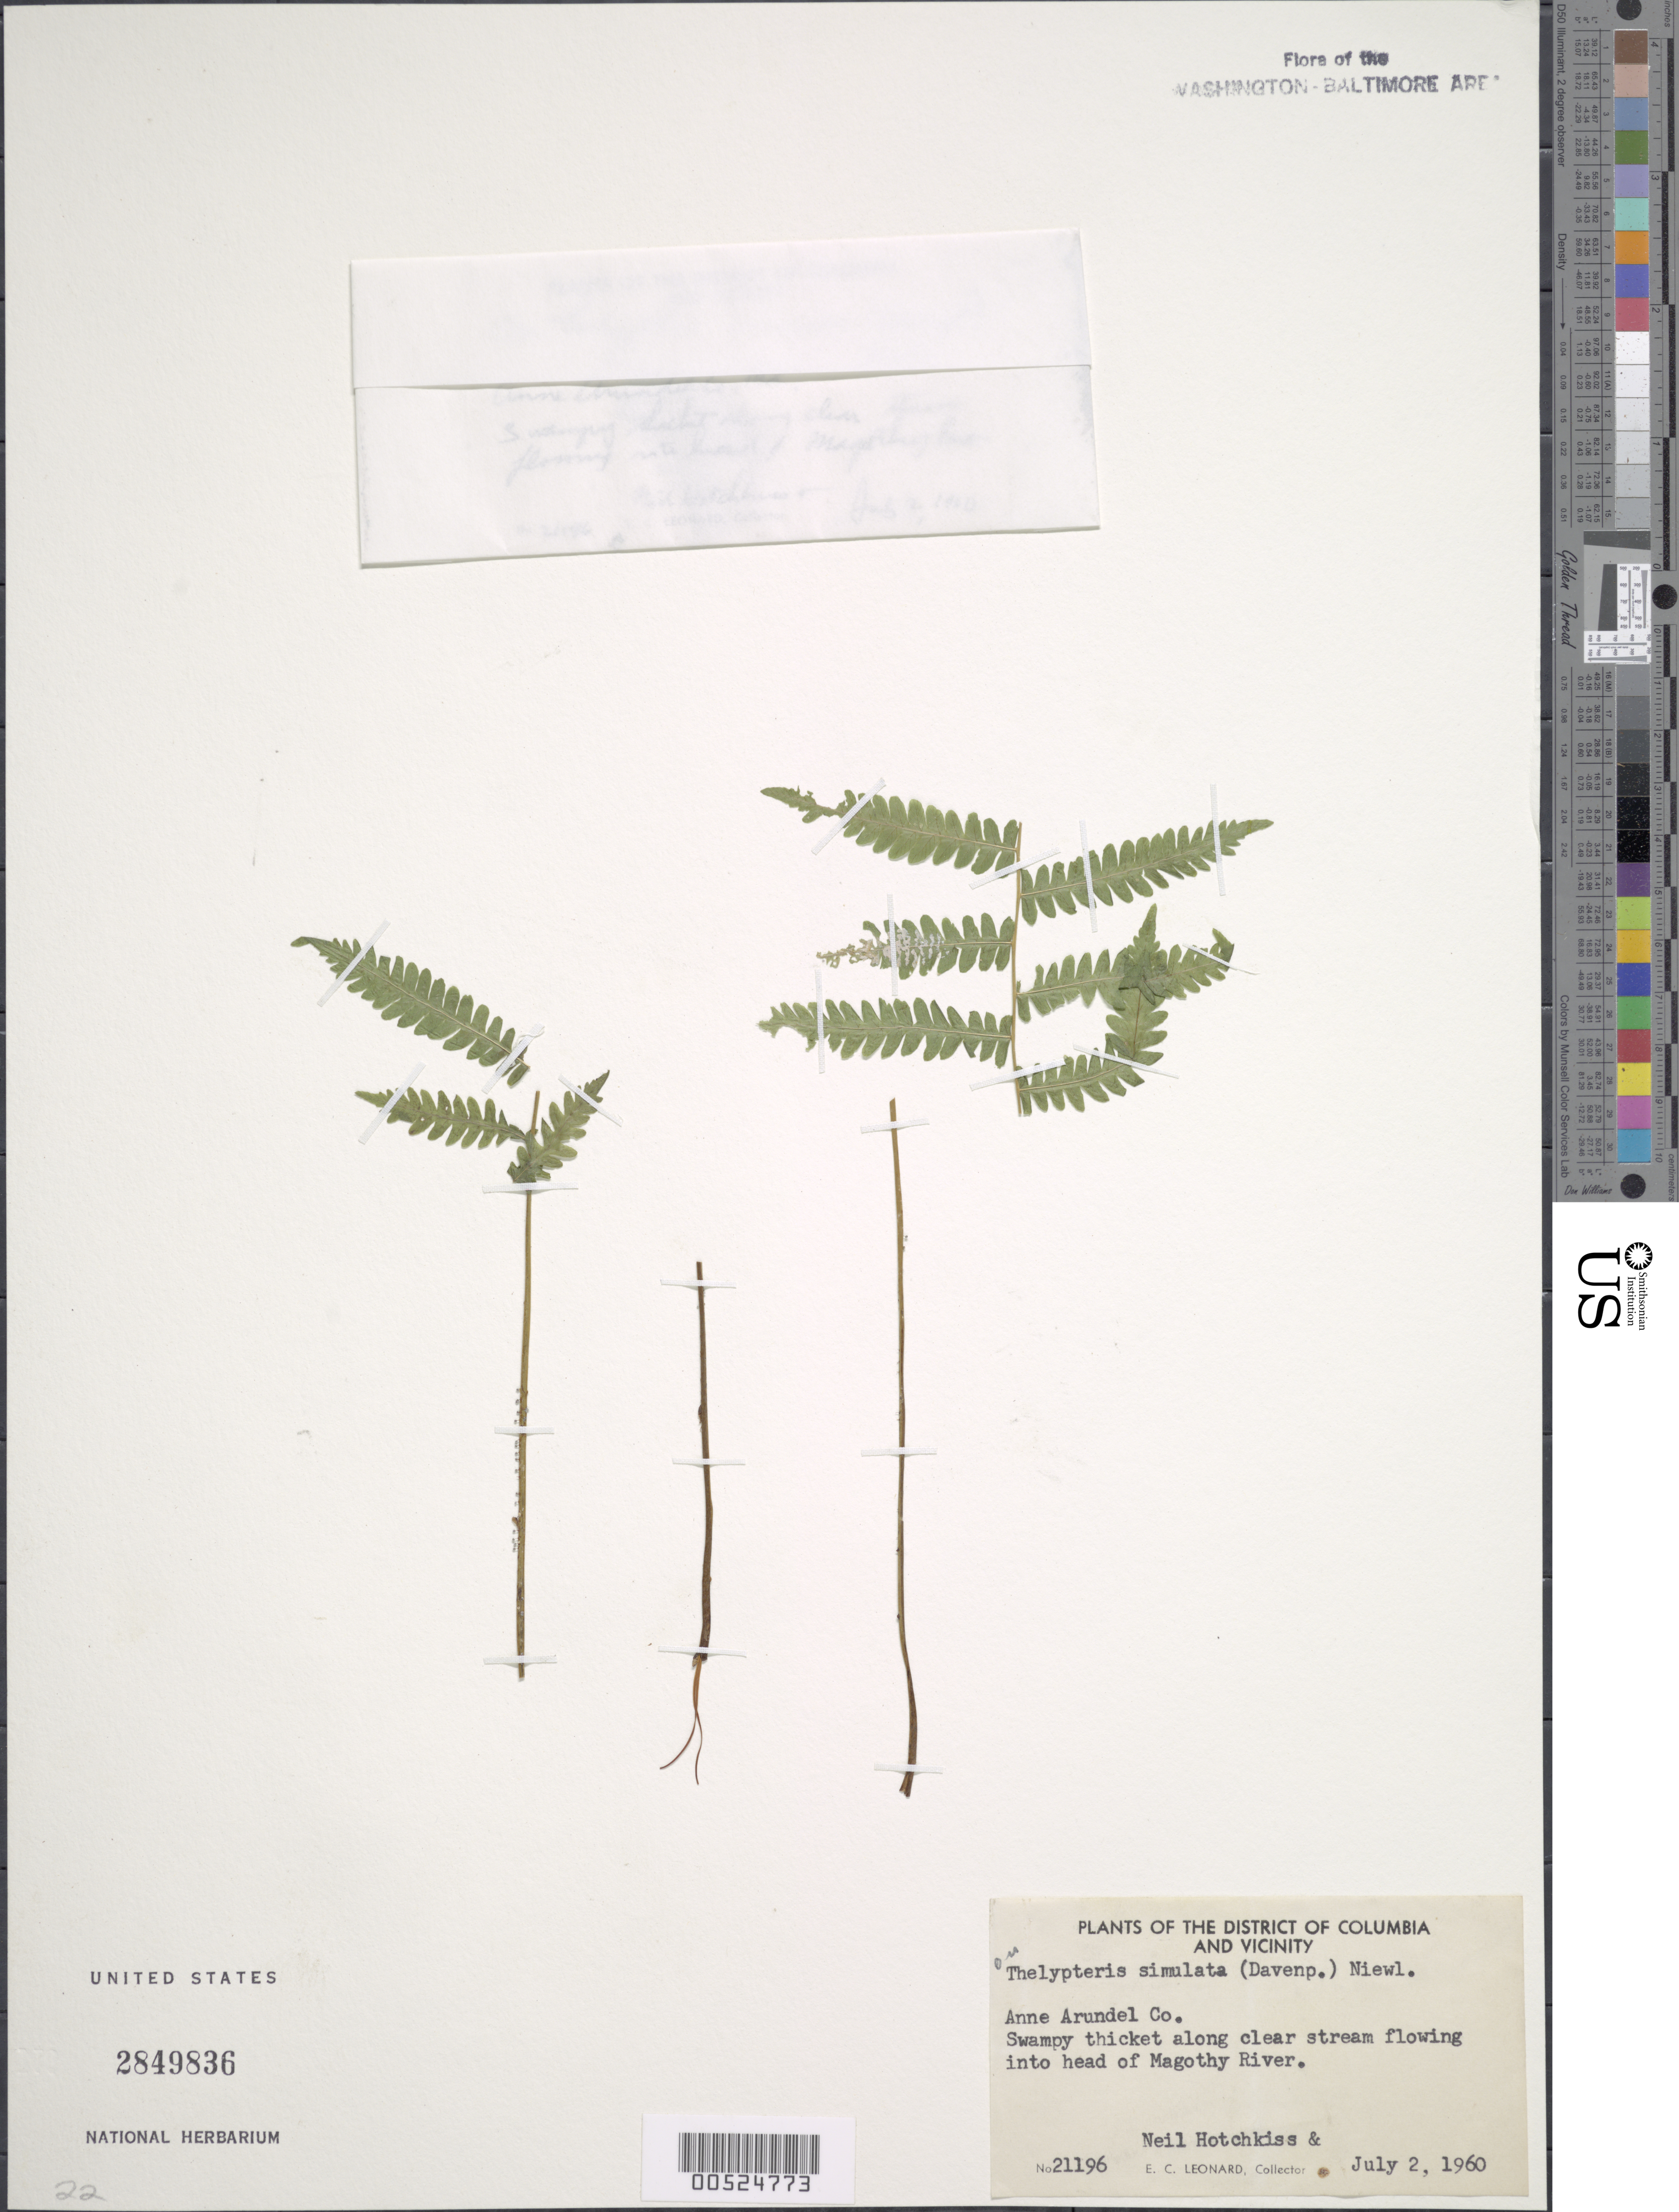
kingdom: Plantae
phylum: Tracheophyta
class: Polypodiopsida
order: Polypodiales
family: Thelypteridaceae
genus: Parathelypteris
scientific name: Parathelypteris simulata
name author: (Davenp.) Holttum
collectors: N. Hotchkiss & E. C. Leonard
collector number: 21196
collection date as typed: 02 Jul 1960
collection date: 1960-07-02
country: United States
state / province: Maryland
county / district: Anne Arundel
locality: Magothy River, head of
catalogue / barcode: US 2849836